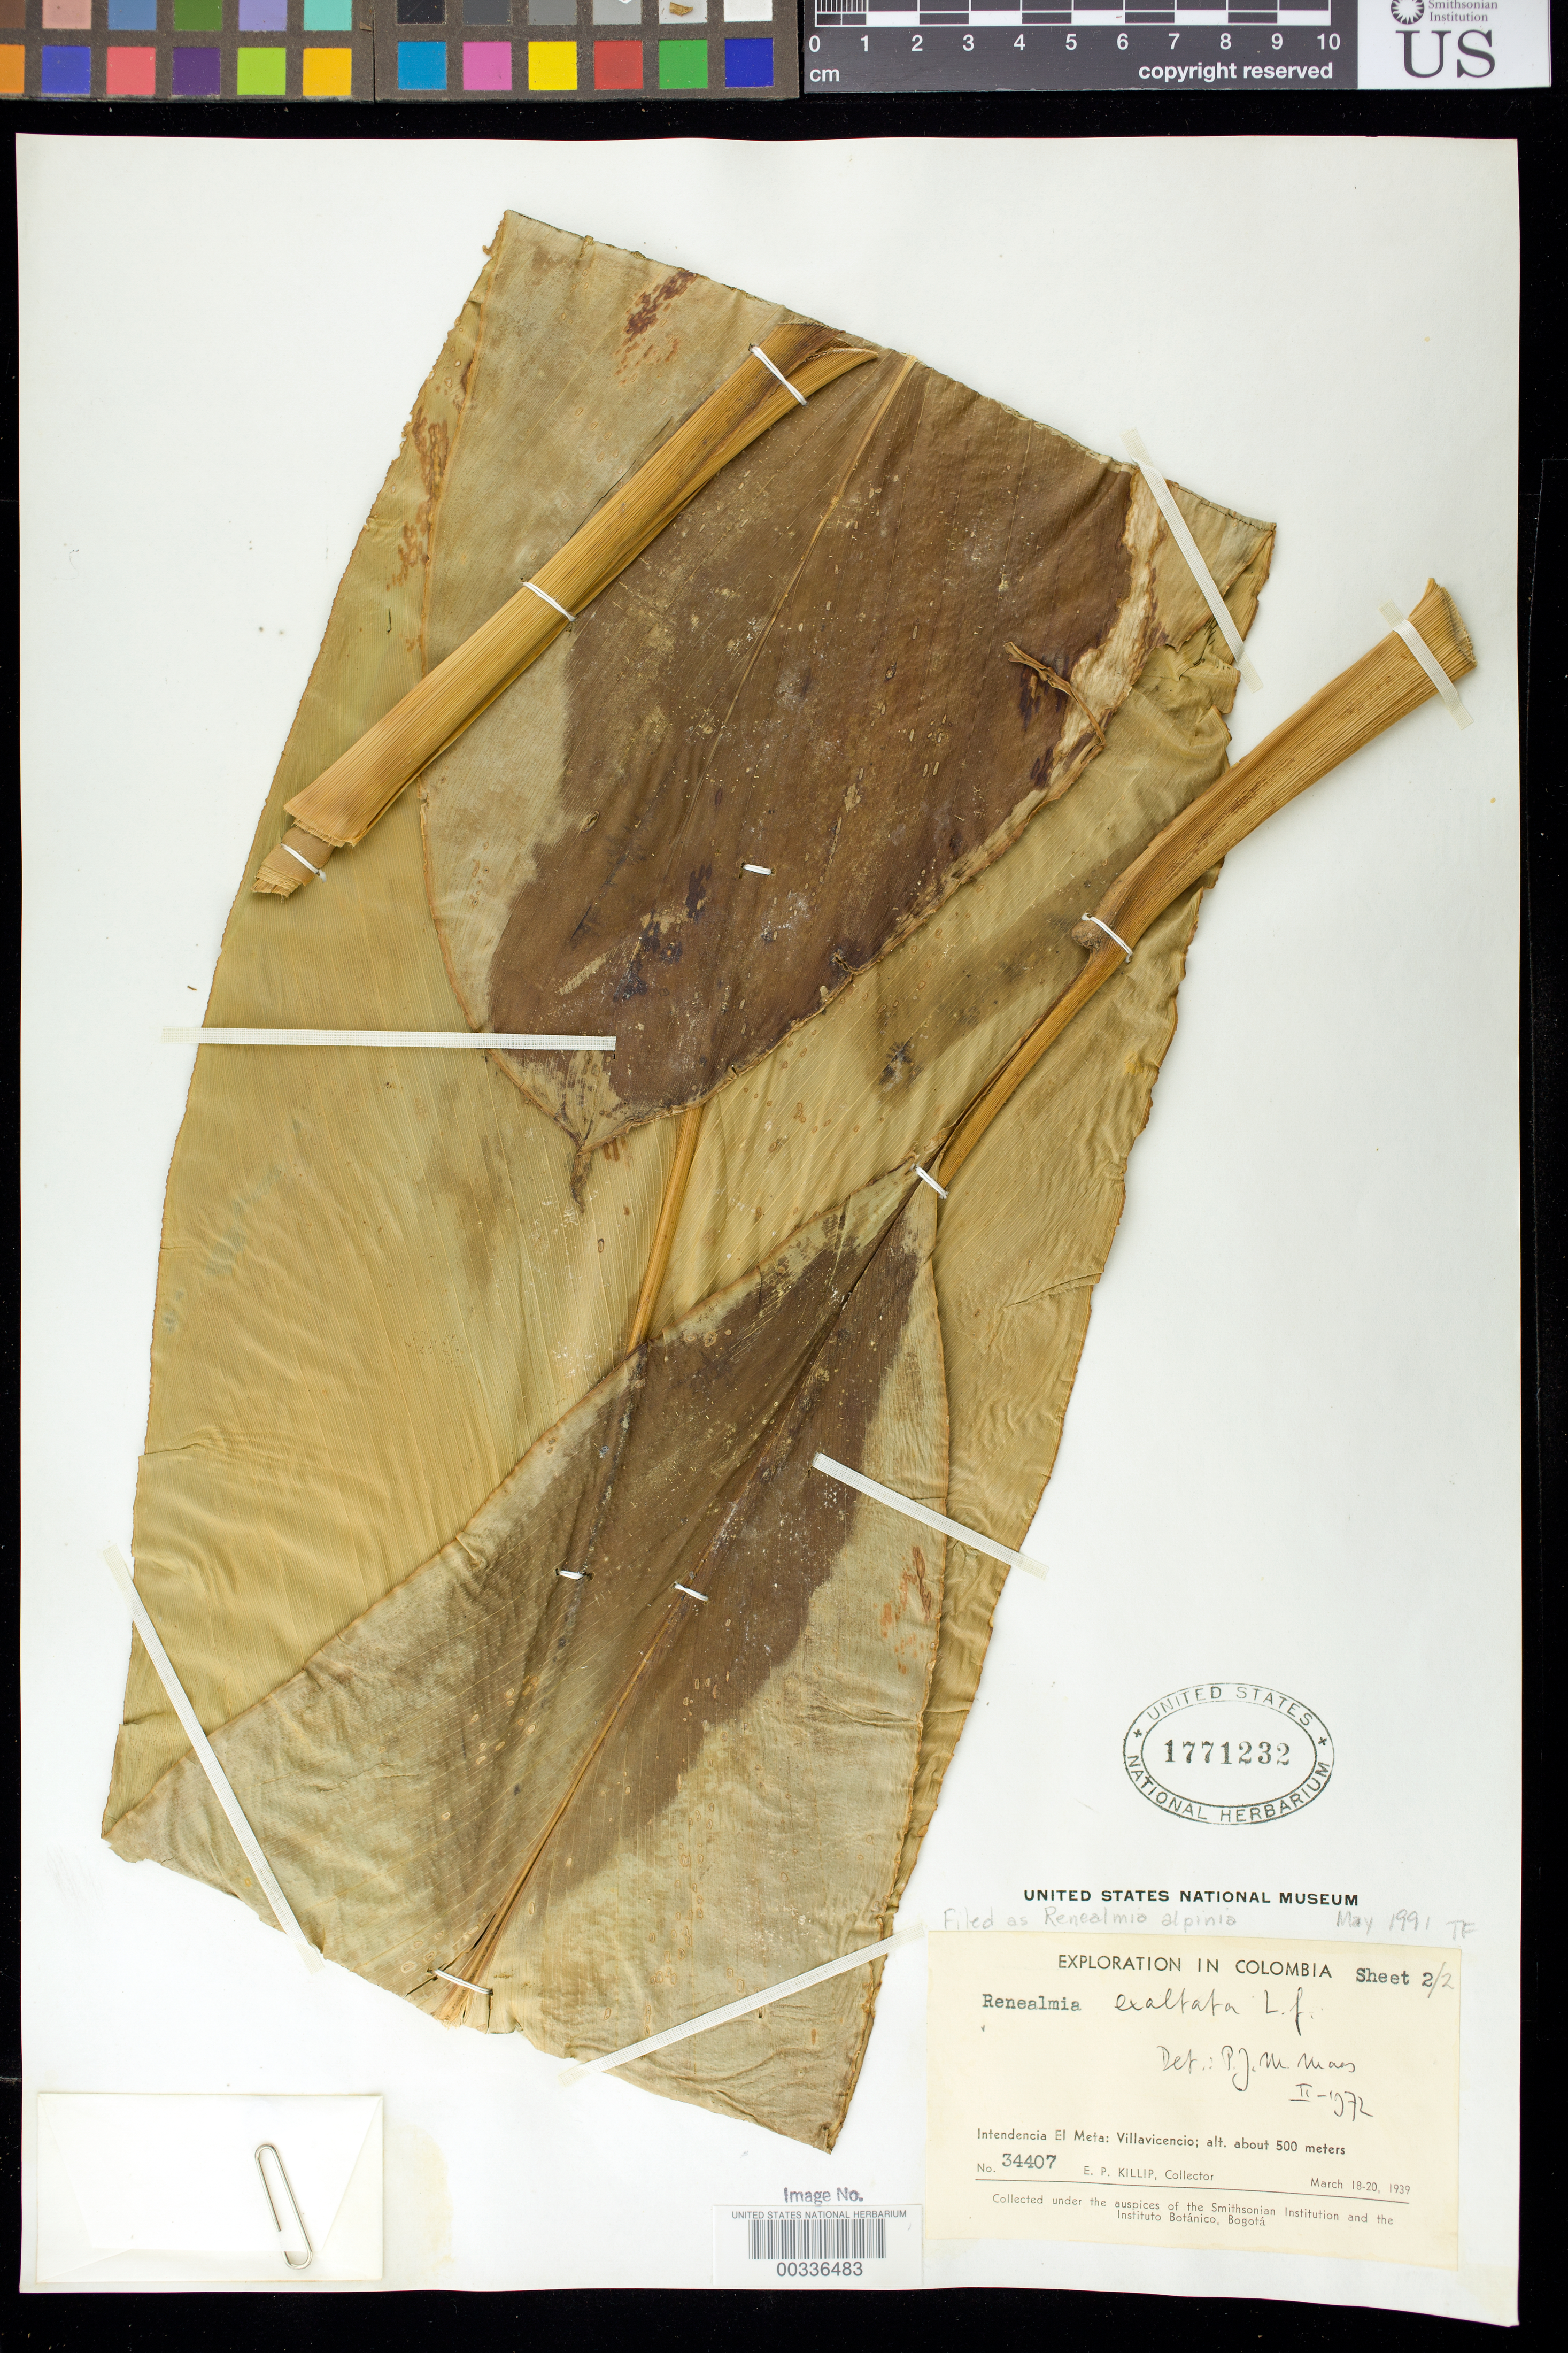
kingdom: Plantae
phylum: Tracheophyta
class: Liliopsida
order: Zingiberales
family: Zingiberaceae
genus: Renealmia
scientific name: Renealmia alpinia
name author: (Rottb.) Maas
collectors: E. P. Killip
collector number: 34407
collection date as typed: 18 Mar 1939 to 20 Mar 1939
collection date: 1939-03-18/1939-03-20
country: Colombia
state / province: Meta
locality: Villa Vicencia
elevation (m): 500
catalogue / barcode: US 1771232